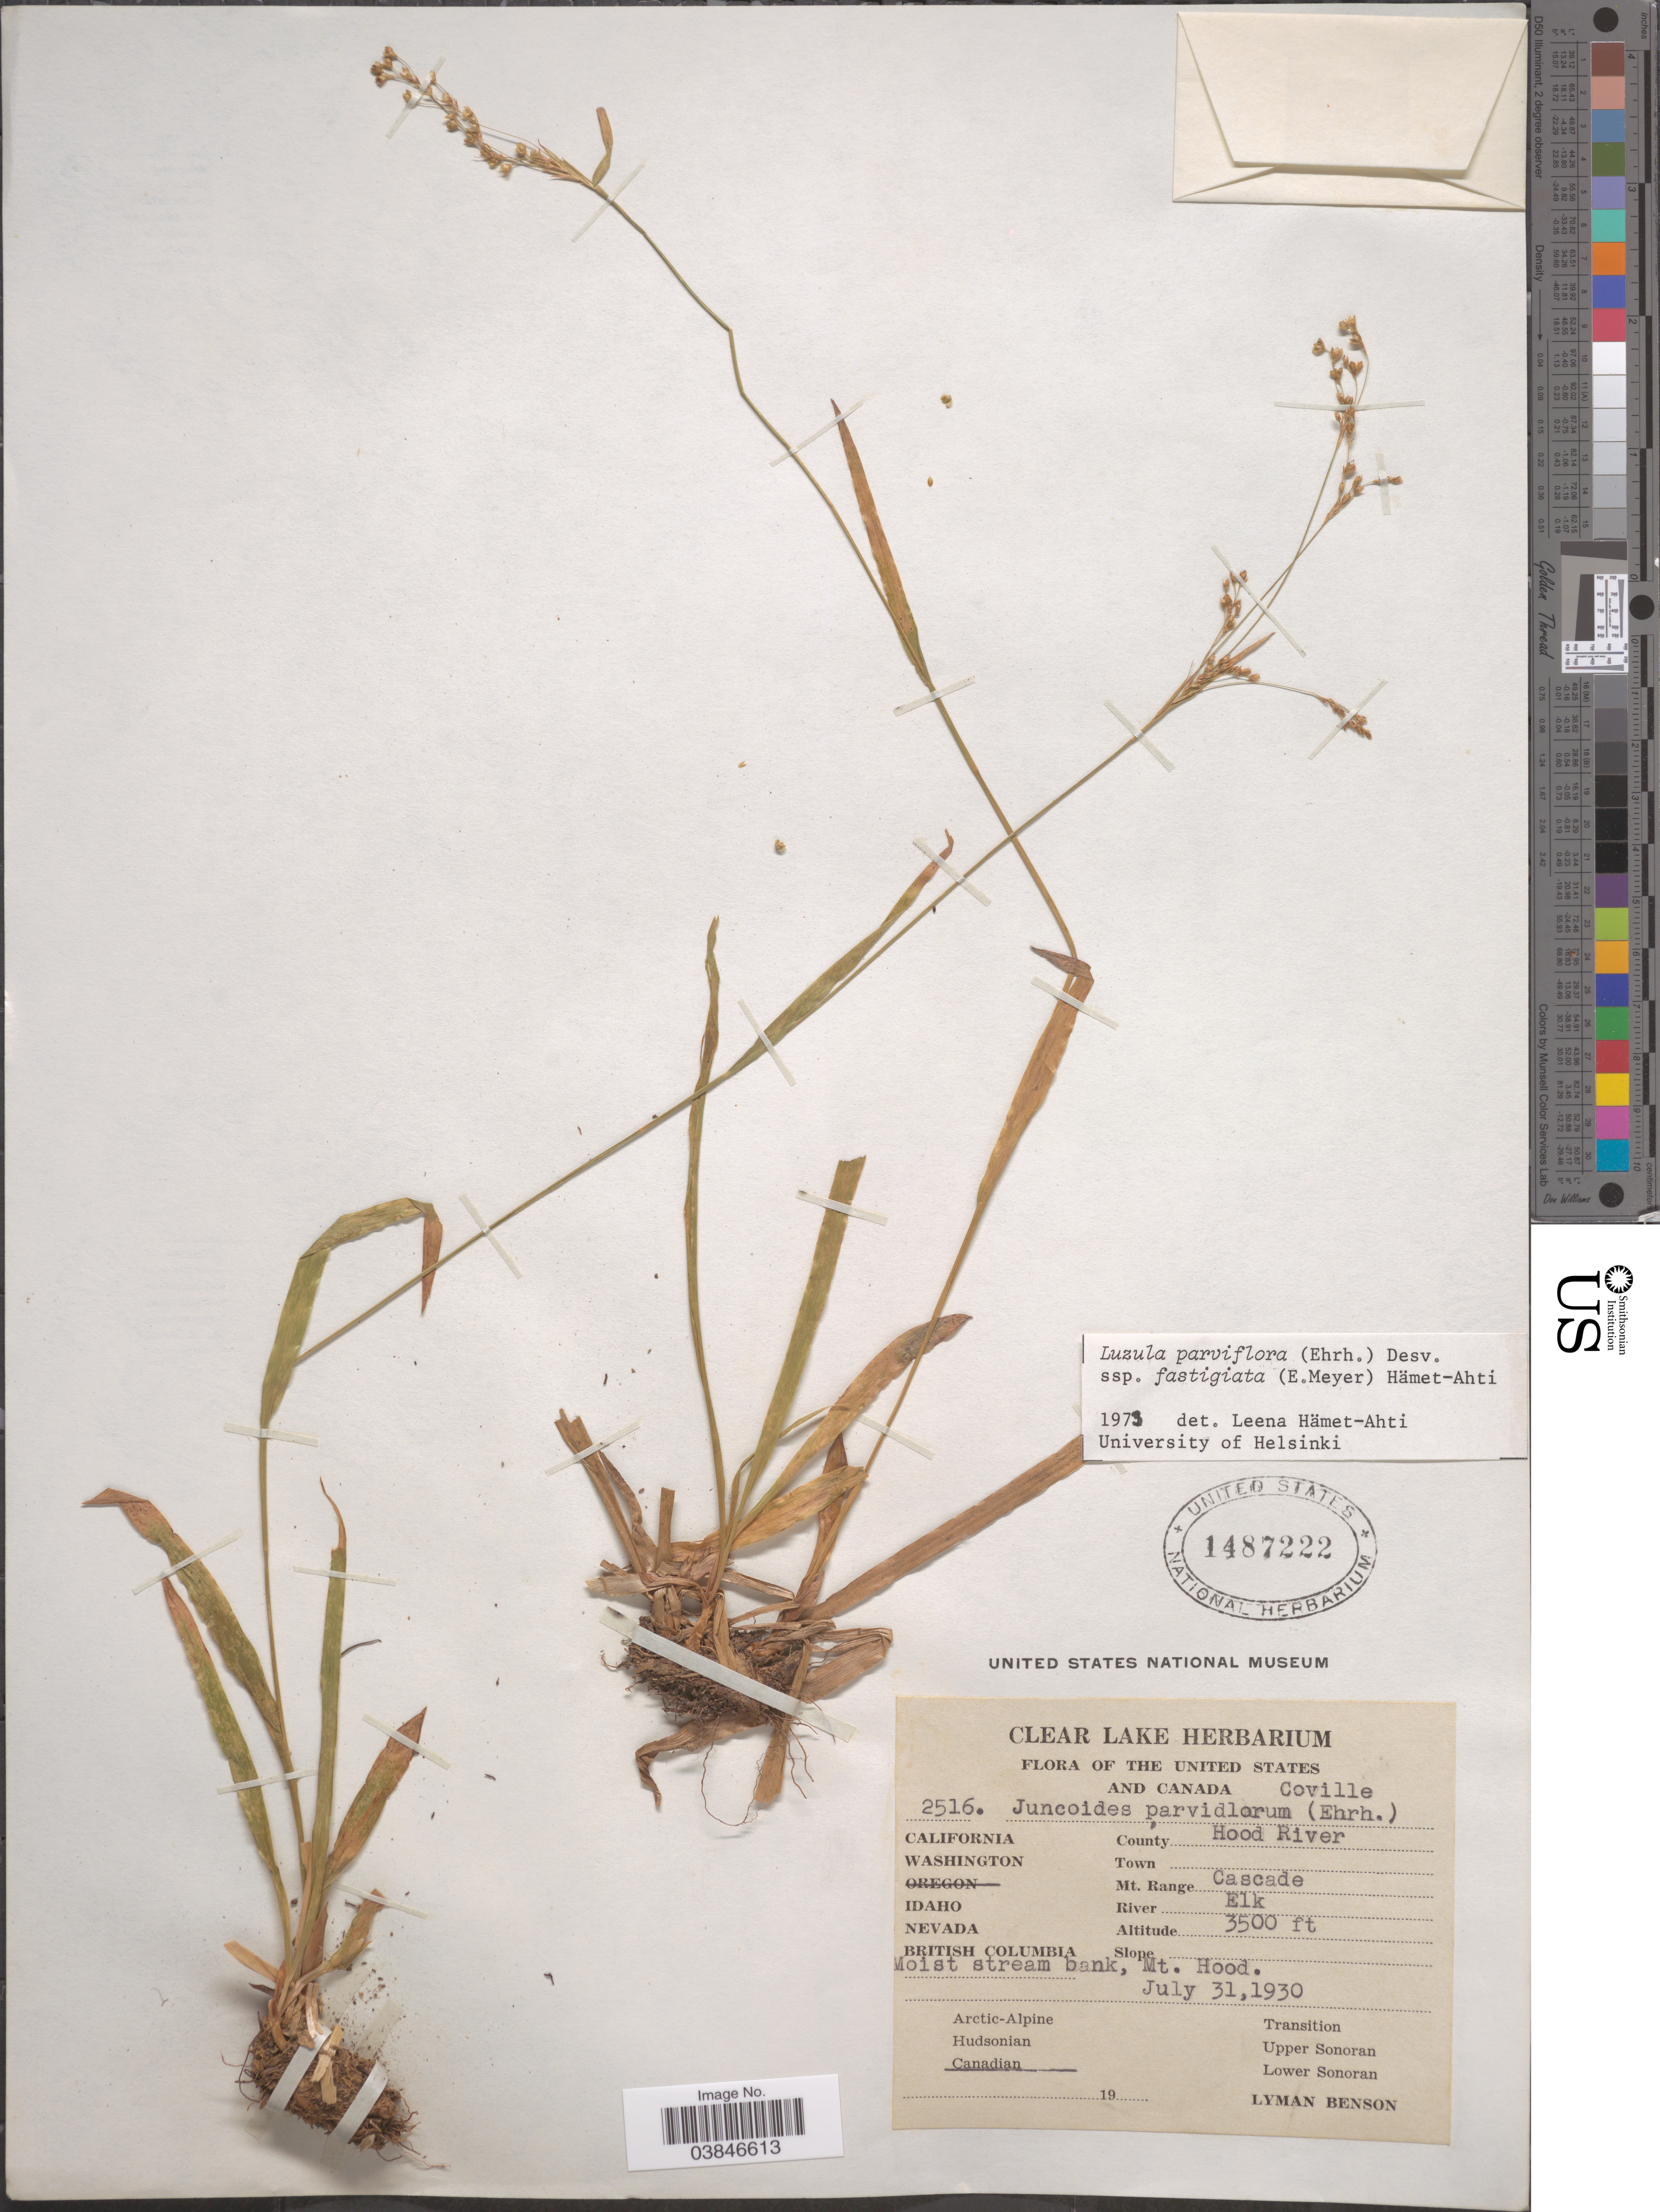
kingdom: Plantae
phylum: Tracheophyta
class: Liliopsida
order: Poales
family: Juncaceae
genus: Luzula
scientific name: Luzula parviflora subsp. fastigiata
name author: Buchenau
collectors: L. D. Benson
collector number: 2516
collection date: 1930-07-31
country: United States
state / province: Oregon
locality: County Hood River. Mt. Range Cascade. River Elk.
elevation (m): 1067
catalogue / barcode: US 1487222